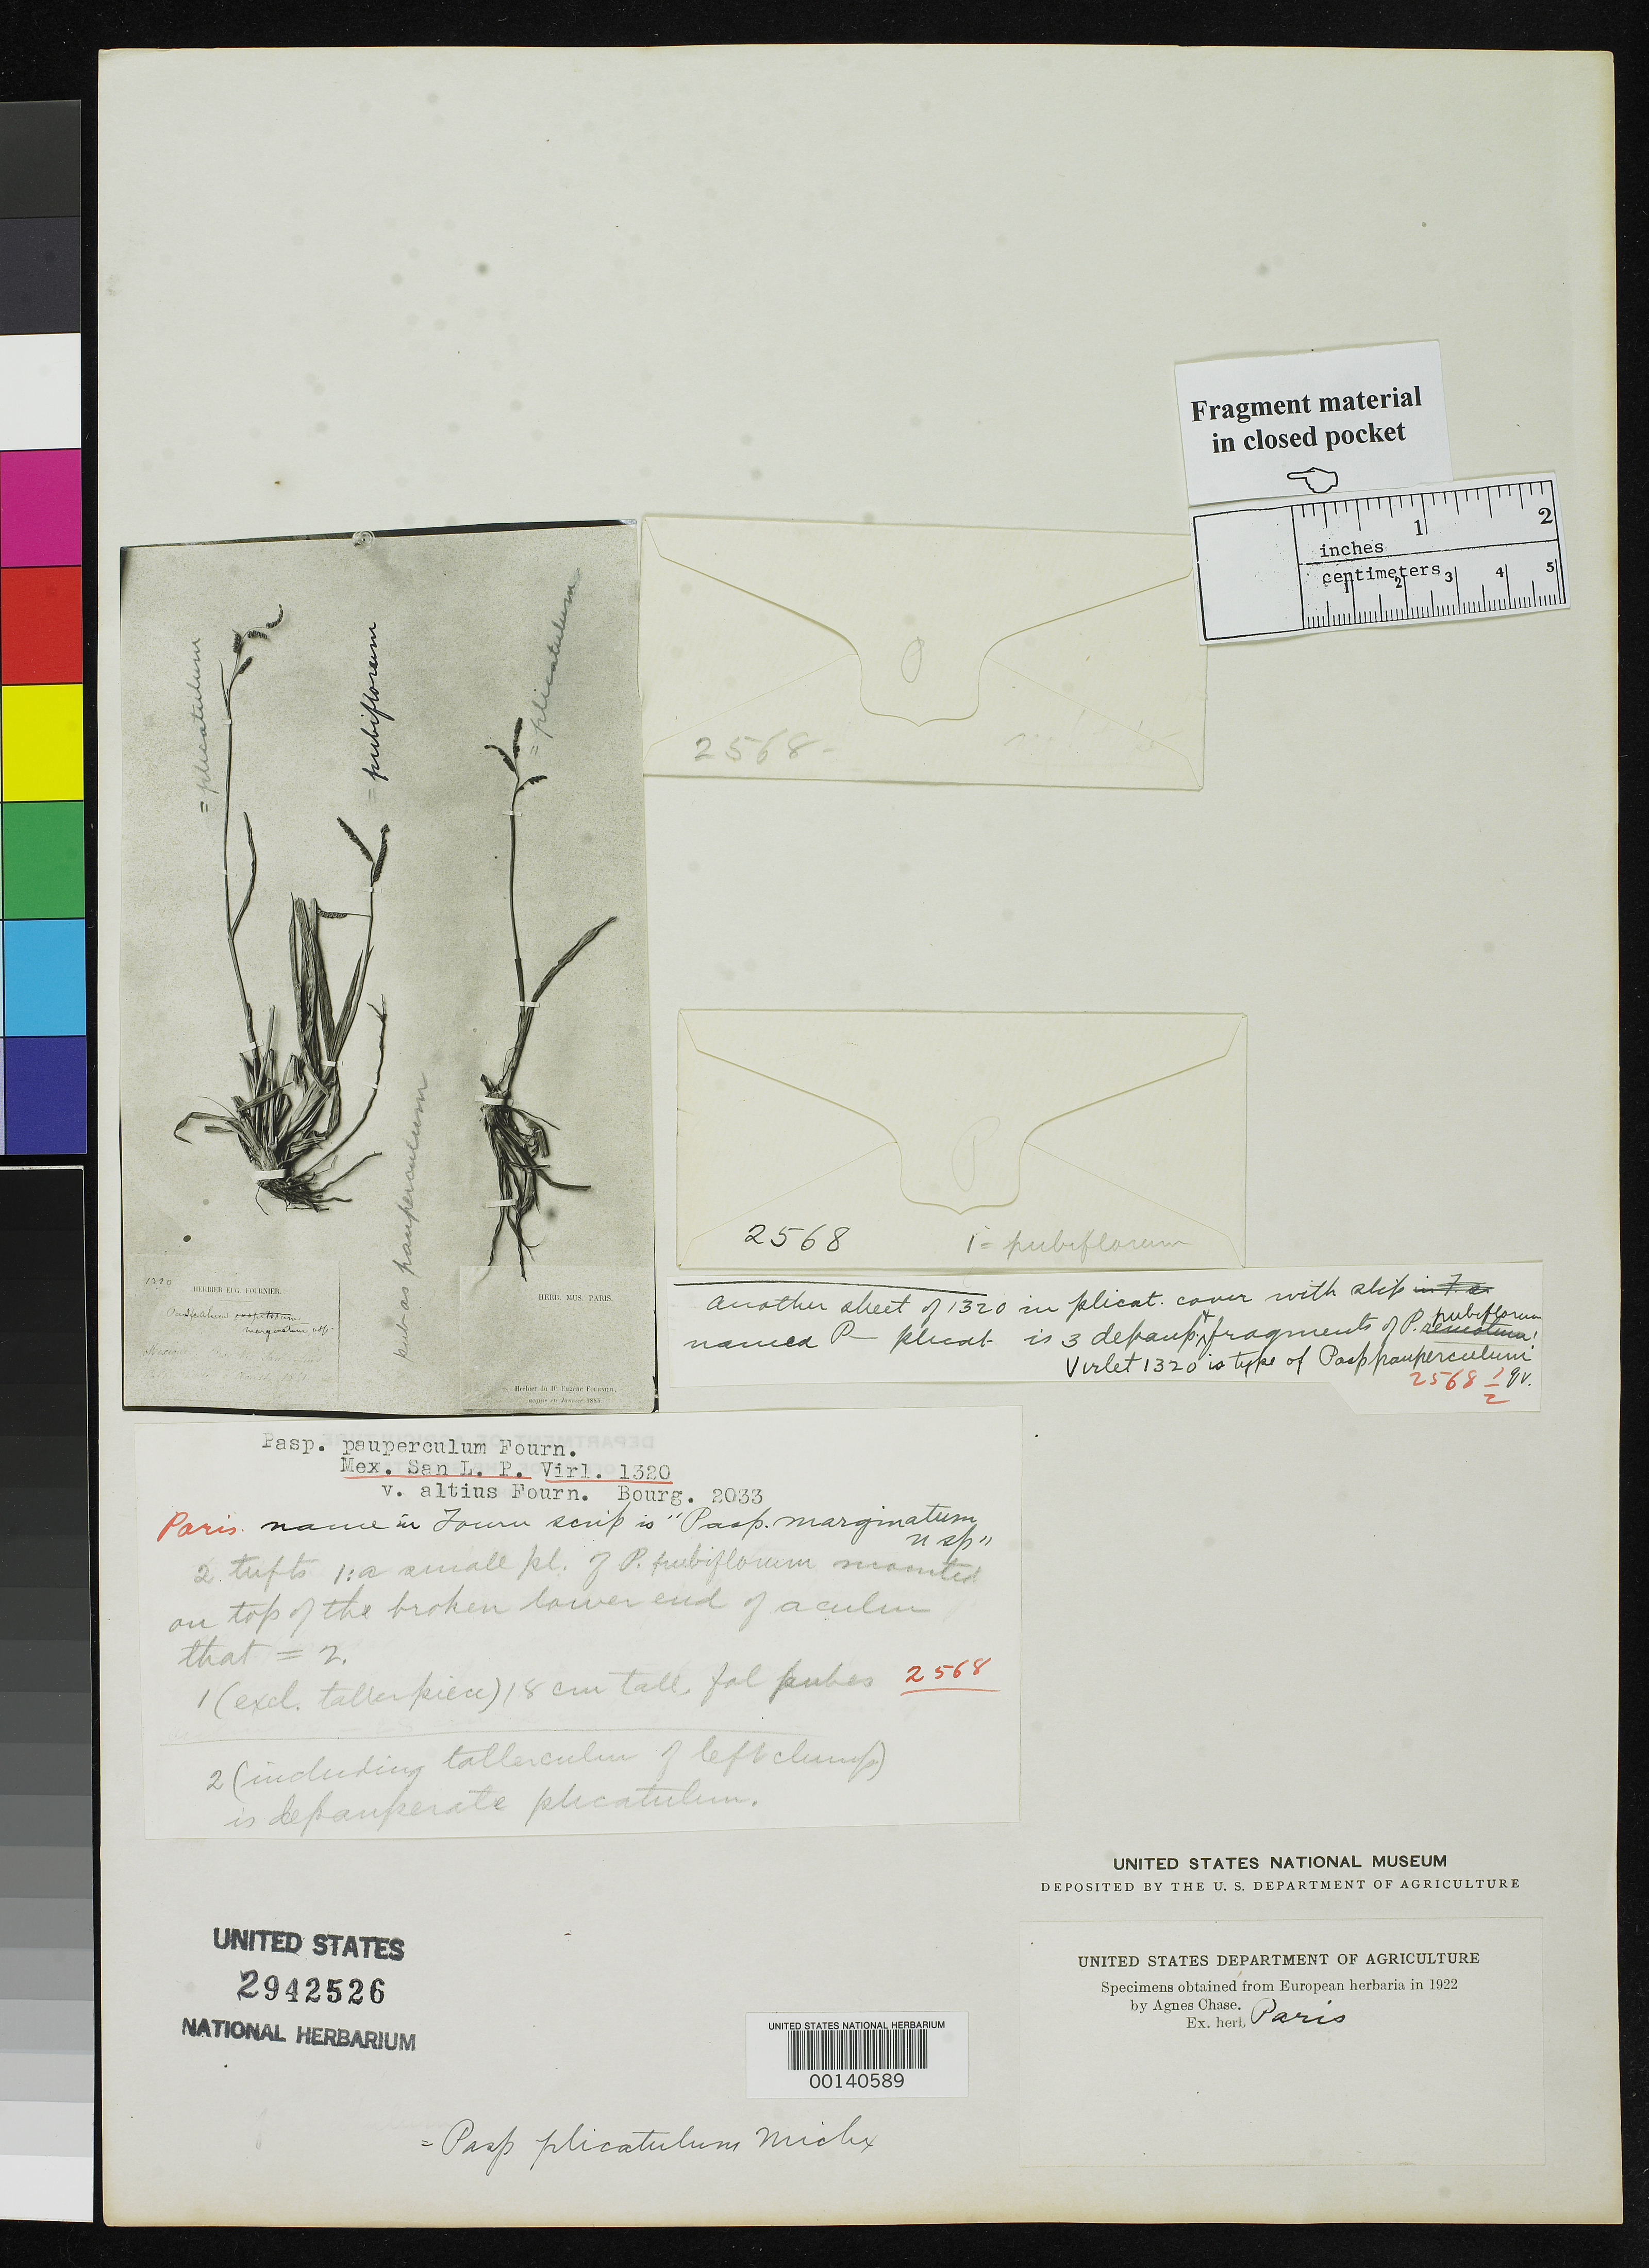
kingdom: Plantae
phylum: Tracheophyta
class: Liliopsida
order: Poales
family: Poaceae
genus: Paspalum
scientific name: Paspalum pauperculum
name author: E. Fourn.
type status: Type Fragment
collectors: M. Virlet d'Aoust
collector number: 1320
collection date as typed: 1851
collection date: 1851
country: Mexico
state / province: San Luis Potosi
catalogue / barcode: US 2942526